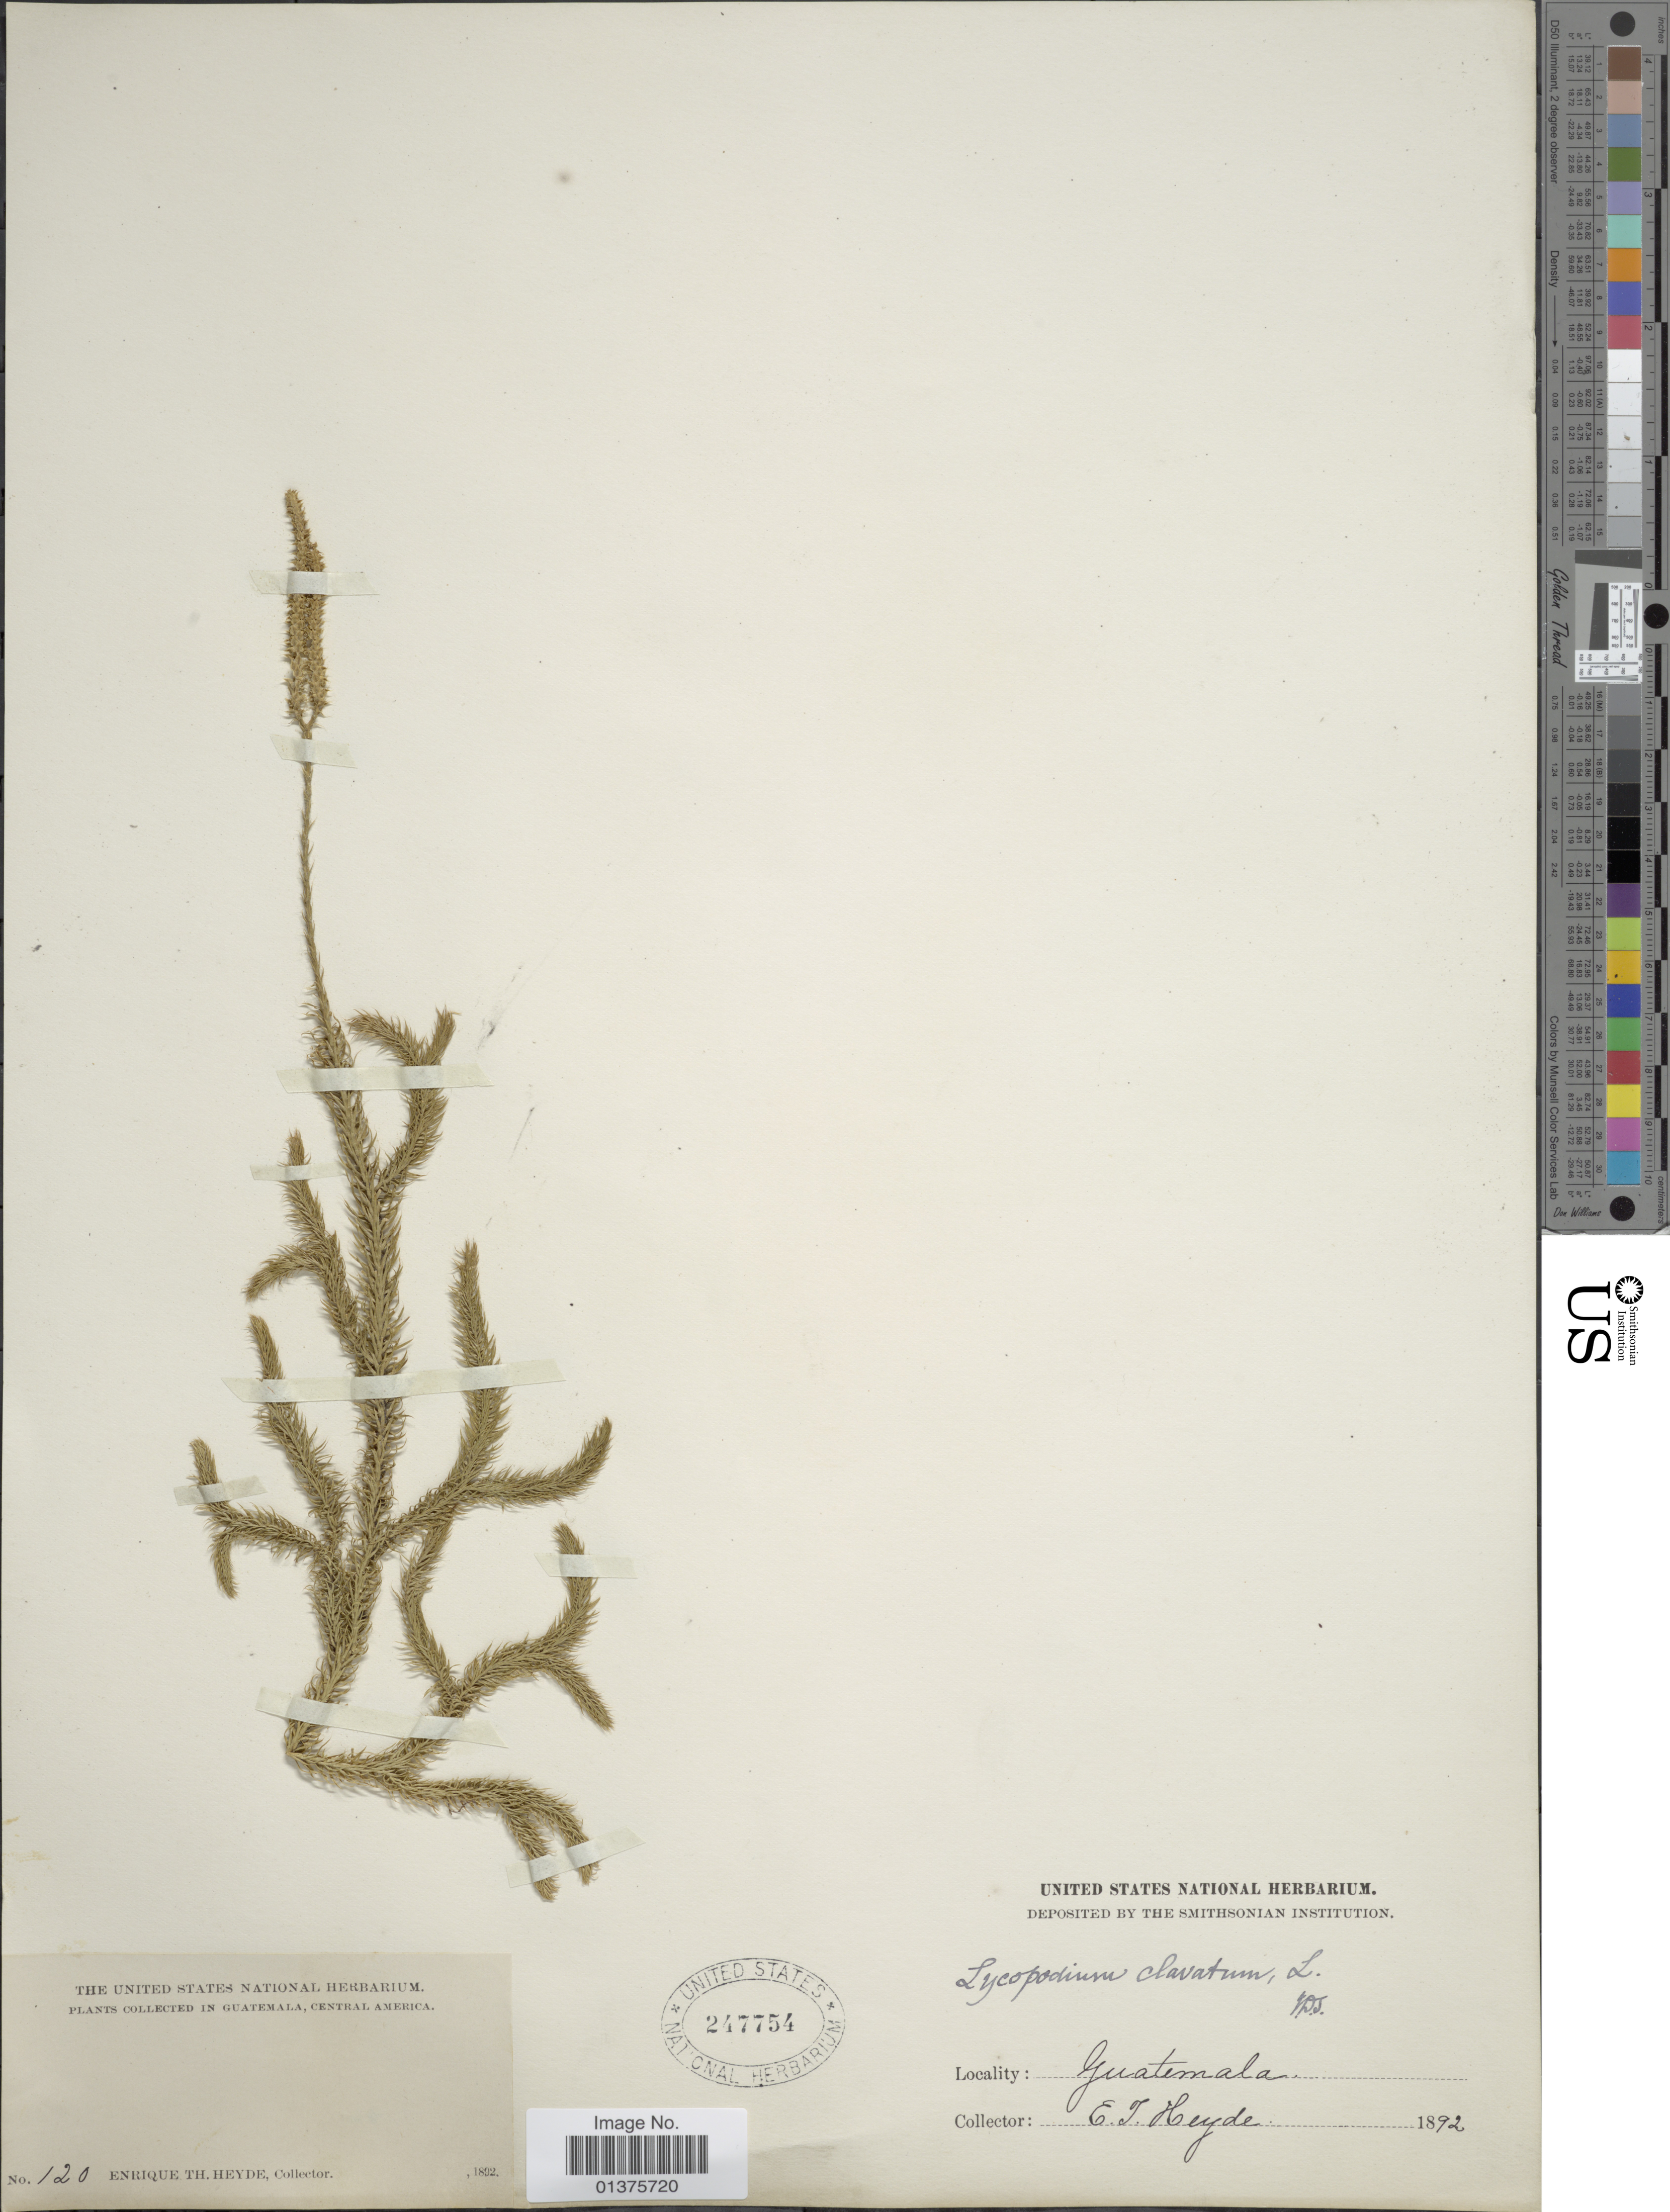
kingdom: Plantae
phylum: Tracheophyta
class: Lycopodiopsida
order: Lycopodiales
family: Lycopodiaceae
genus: Lycopodium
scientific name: Lycopodium clavatum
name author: L.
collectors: E. T. Heyde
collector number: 120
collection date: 1892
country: Guatemala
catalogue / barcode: US 247754